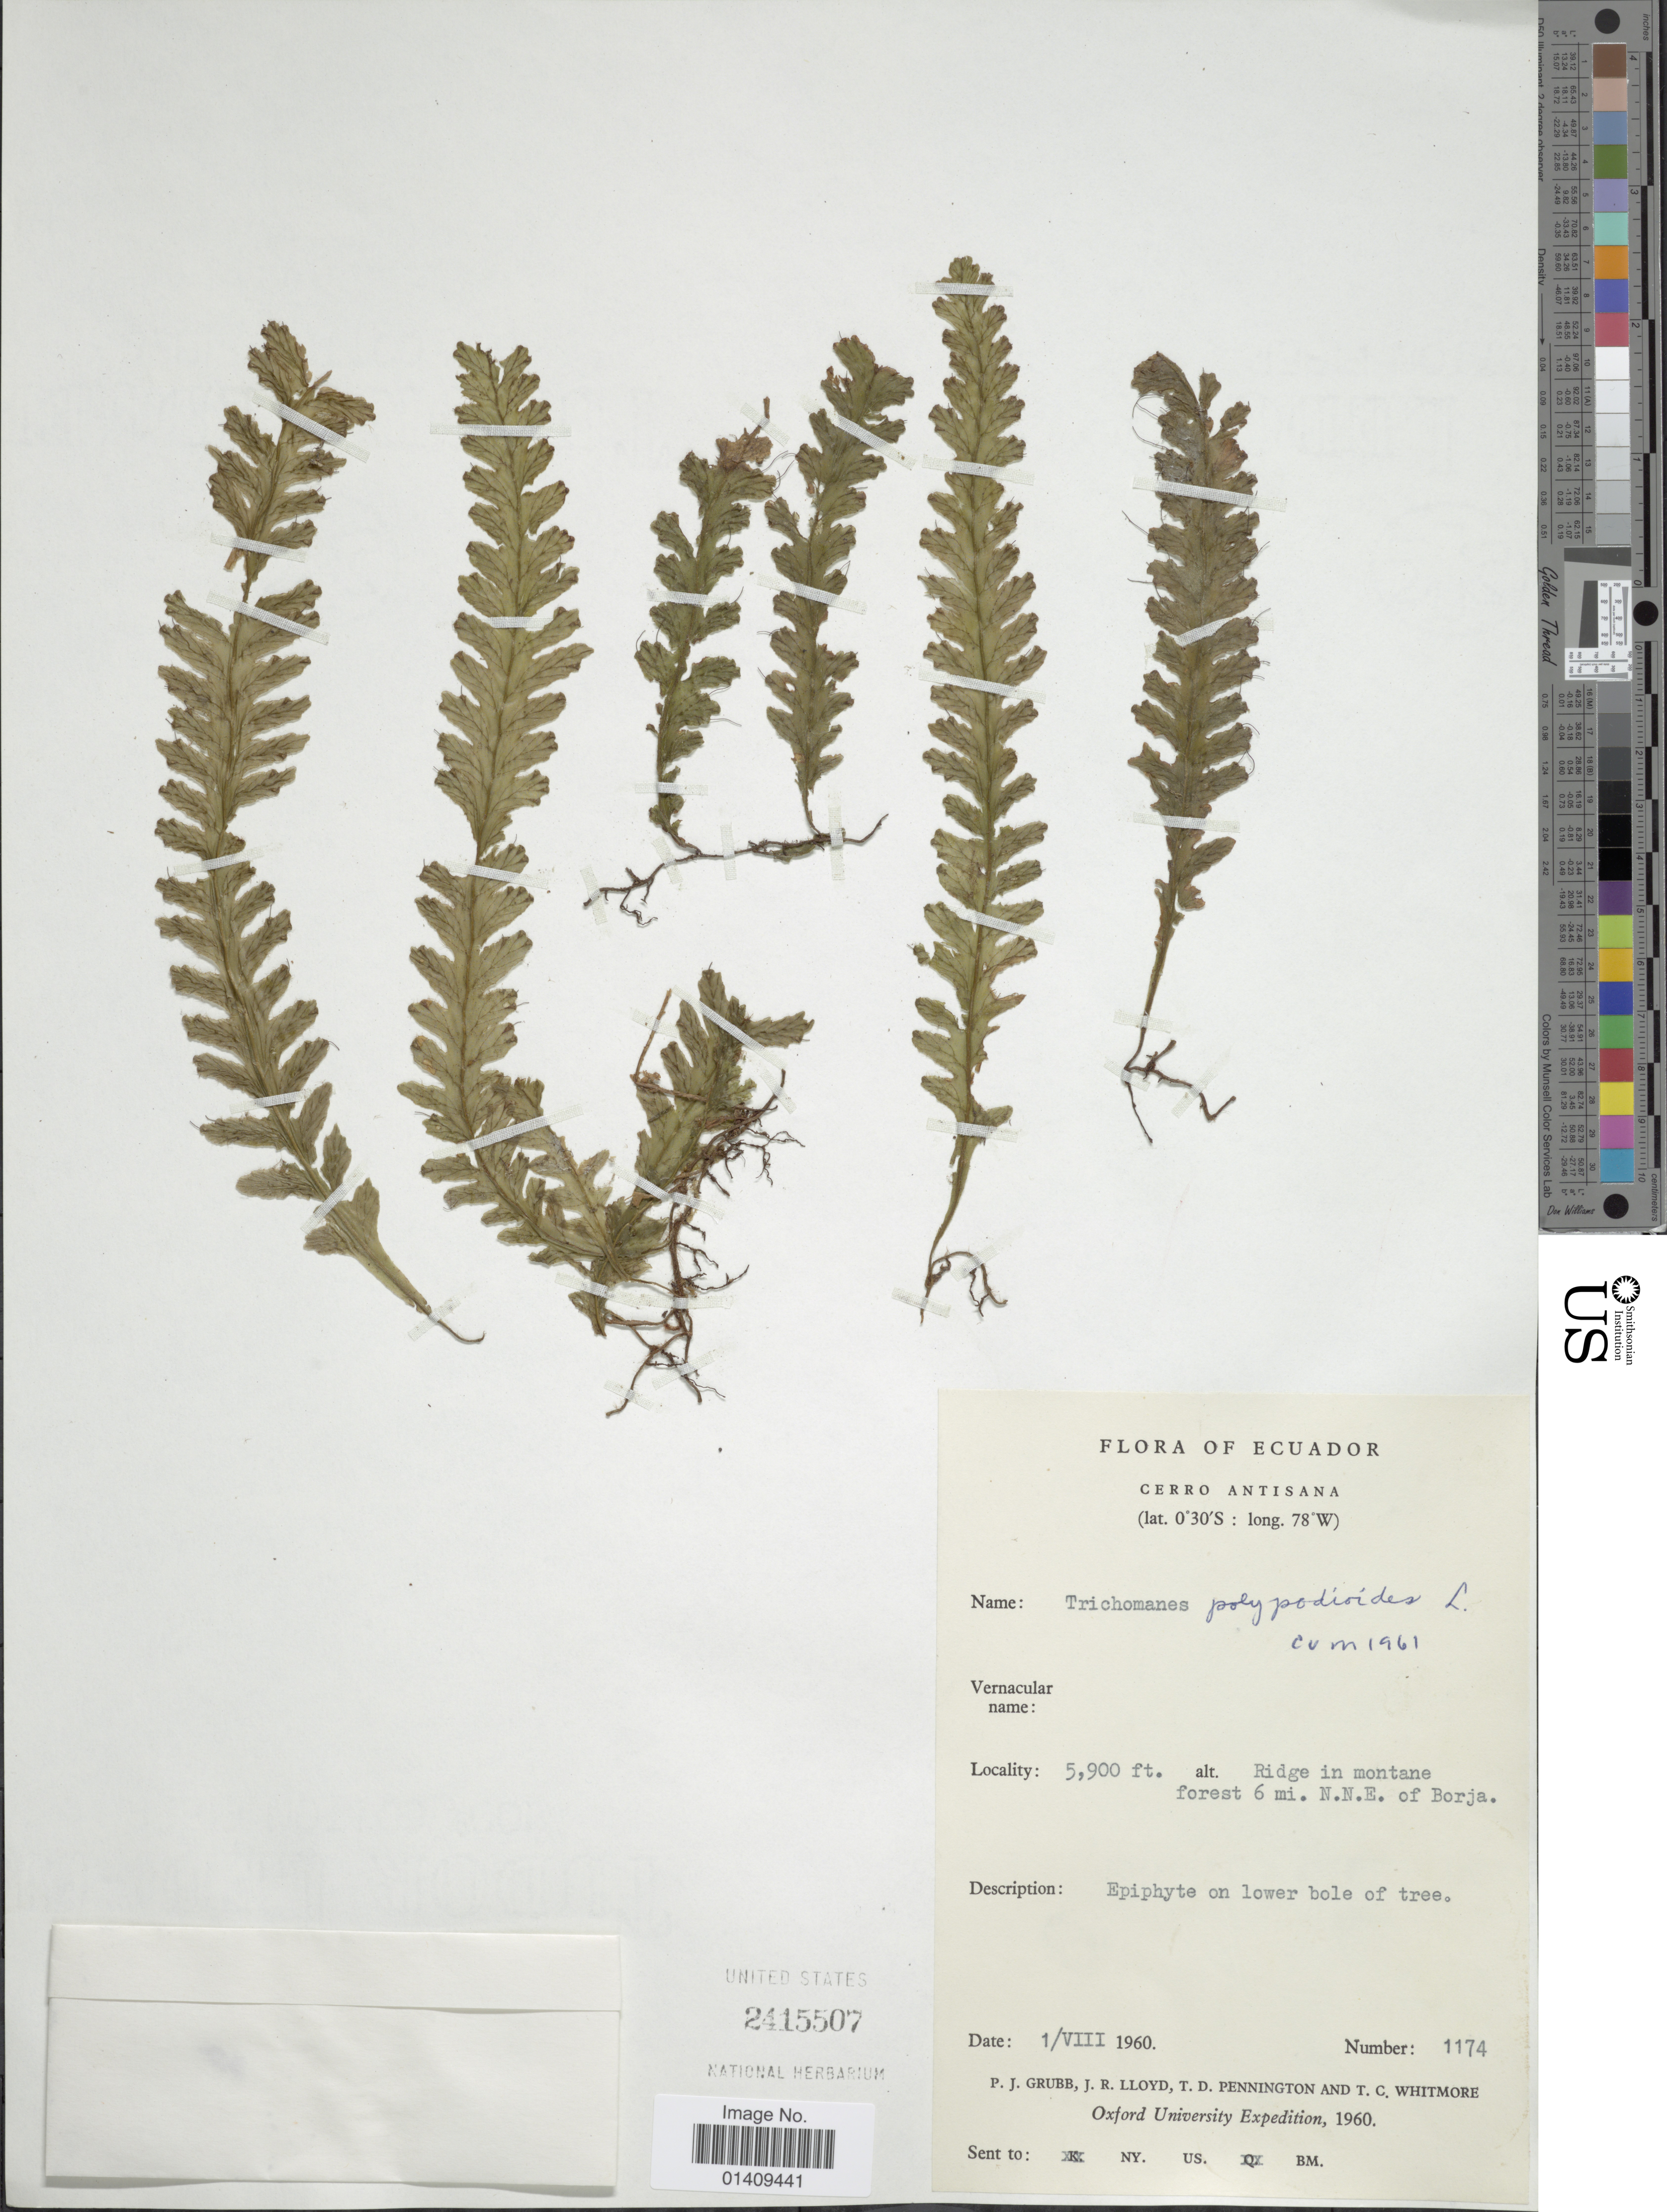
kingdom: Plantae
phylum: Tracheophyta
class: Polypodiopsida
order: Hymenophyllales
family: Hymenophyllaceae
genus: Trichomanes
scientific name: Trichomanes polypodioides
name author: L.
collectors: P. J. Grubb, J. R. Lloyd, T. D. Pennington & T. C. Whitmore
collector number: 1174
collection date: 1960-08-01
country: Ecuador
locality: Cerro Antisana ride in montane forest 6mi N.N.E. of Borja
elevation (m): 1798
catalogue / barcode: US 2415507